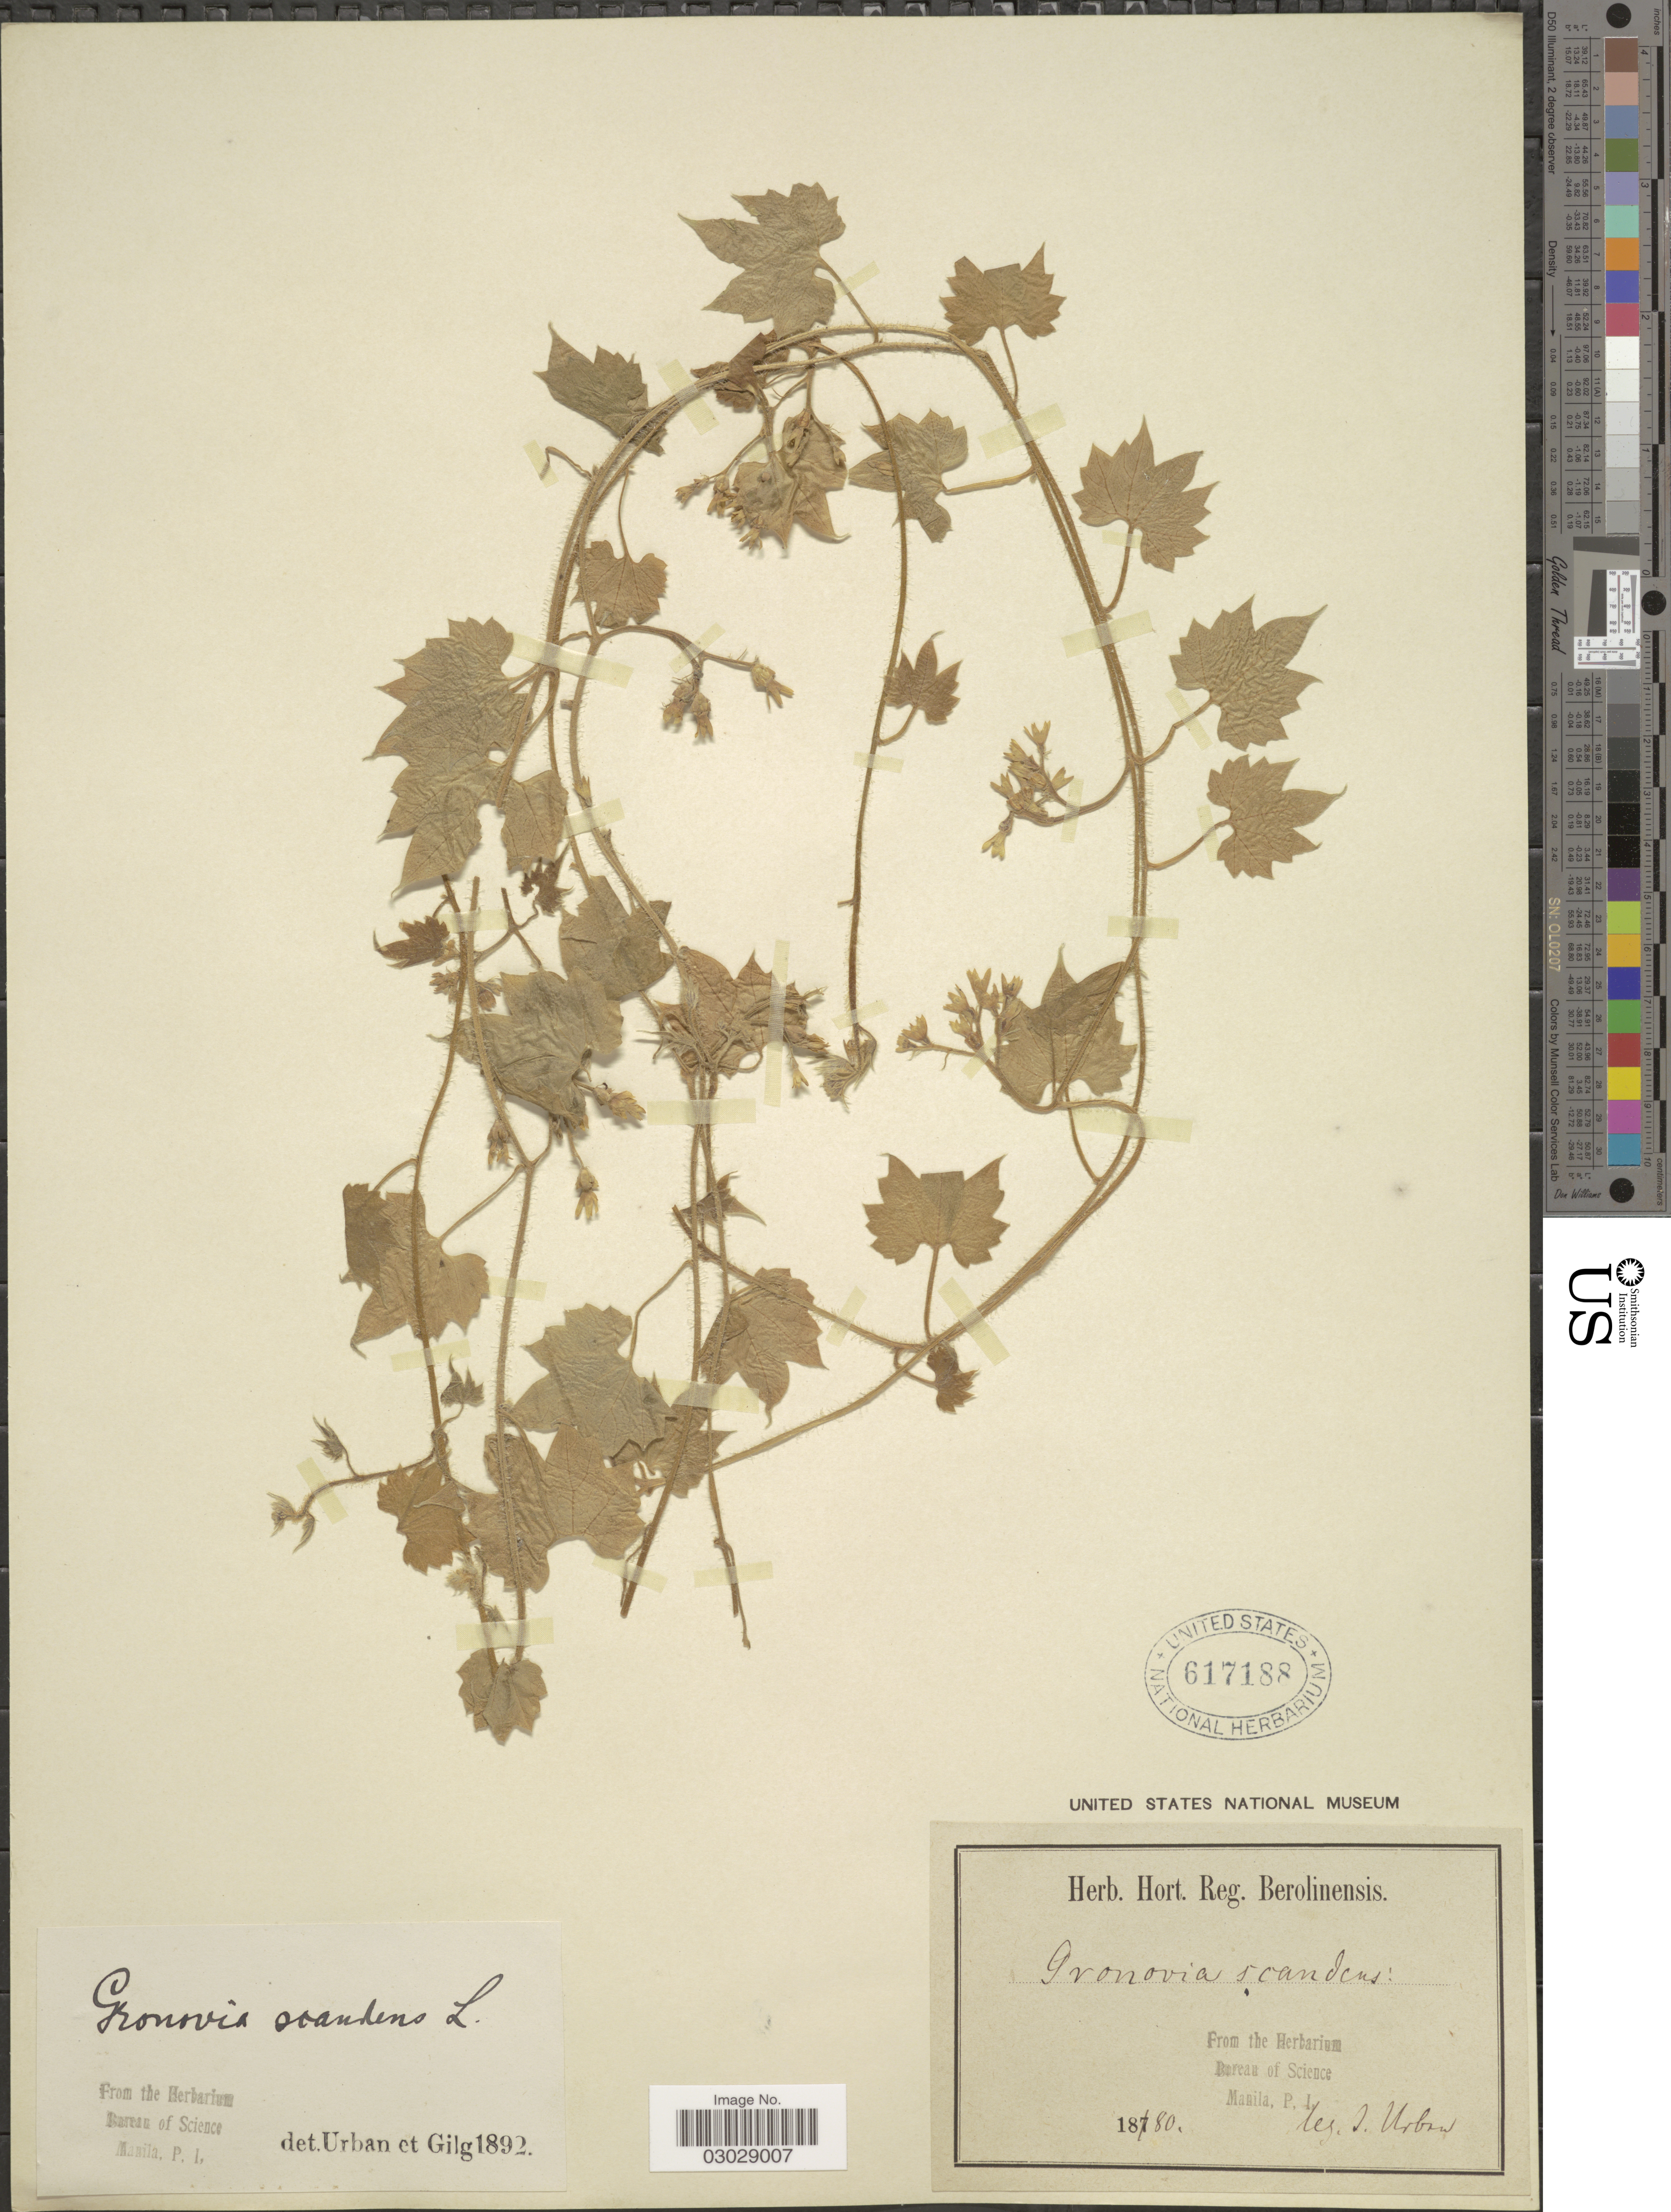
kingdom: Plantae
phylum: Tracheophyta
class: Magnoliopsida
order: Cornales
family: Loasaceae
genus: Gronovia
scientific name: Gronovia scandens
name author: L.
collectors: I. Urban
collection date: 1880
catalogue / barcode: US 617188